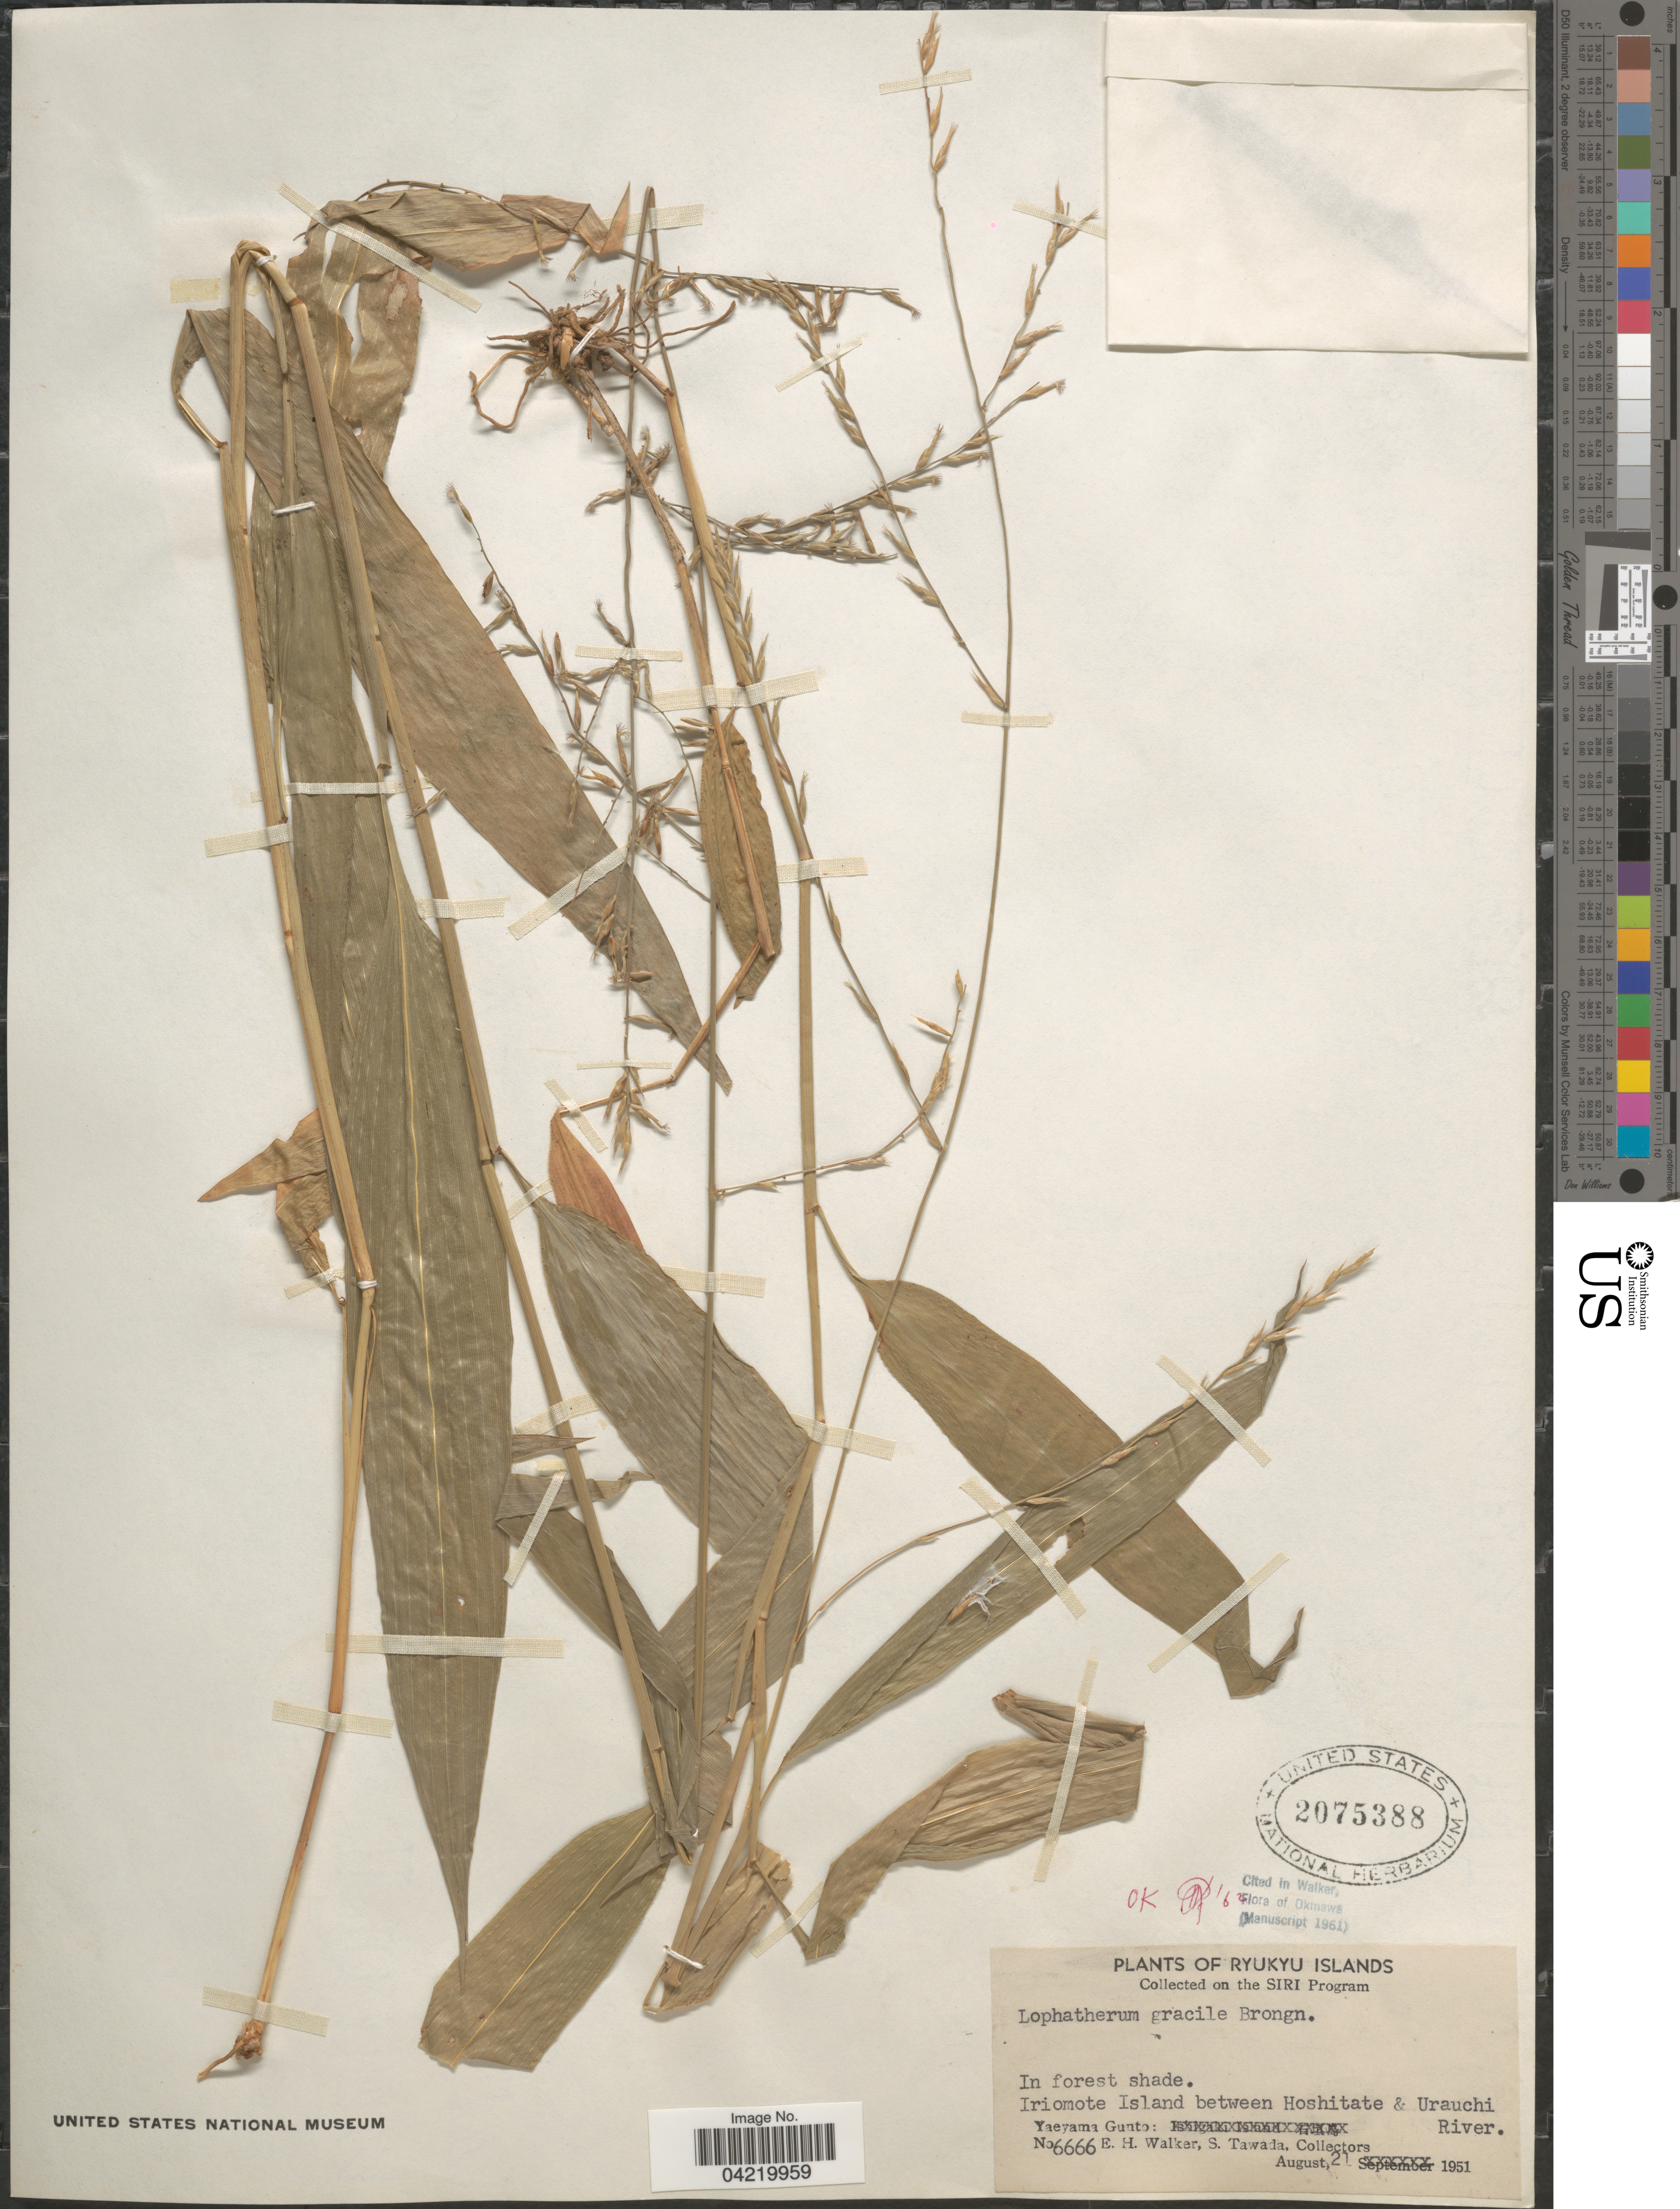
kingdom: Plantae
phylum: Tracheophyta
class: Liliopsida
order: Poales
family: Poaceae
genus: Lophatherum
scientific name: Lophatherum gracile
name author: Brongn.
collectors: E. H. Walker & S. Tawada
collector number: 6666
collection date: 1951-08-21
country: Japan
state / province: Okinawa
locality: Ryukyu Islands. In forest shade. Iriomote Island between Hoshitate & Urauchi River. Yaeyama Gunto.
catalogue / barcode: US 2075388